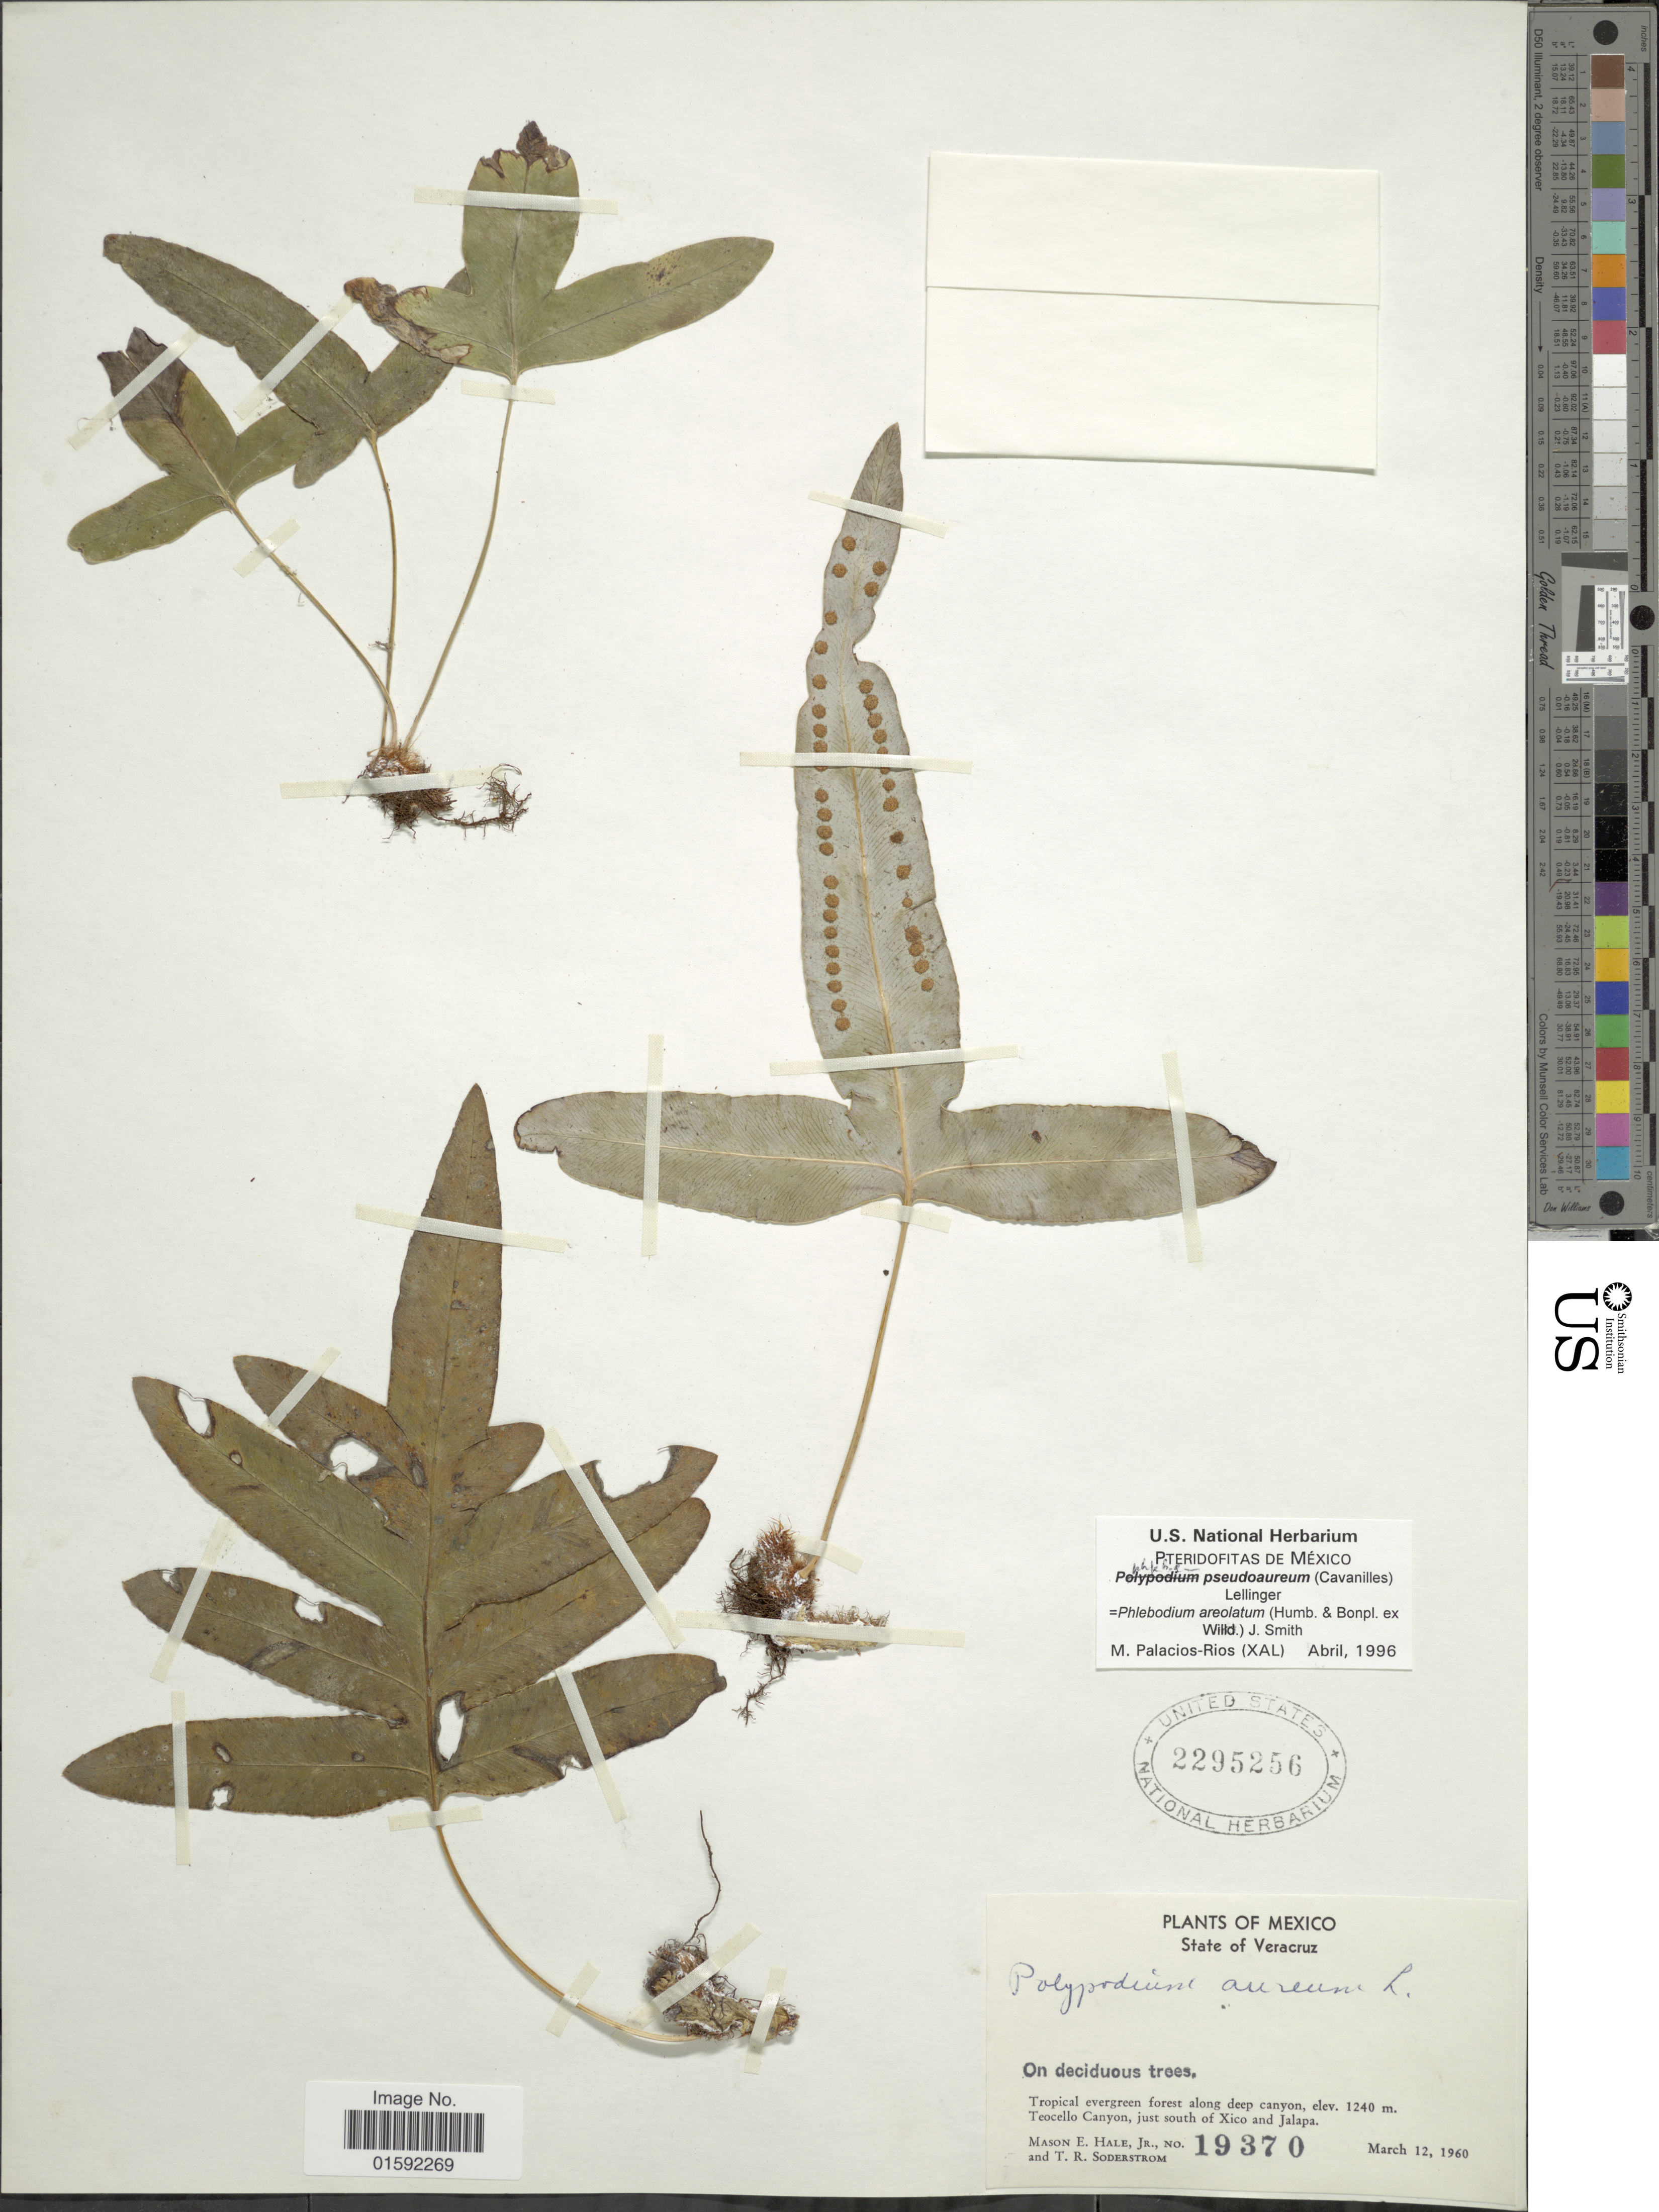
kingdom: Plantae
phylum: Tracheophyta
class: Polypodiopsida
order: Polypodiales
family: Polypodiaceae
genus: Phlebodium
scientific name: Phlebodium pseudoaureum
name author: (Cav.) Lellinger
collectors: M. Hale & T. R. Soderstrom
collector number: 19370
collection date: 1960-03-12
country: Mexico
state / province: Veracruz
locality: Mexico, Tropical evergreen forest along deep canyon, Teocello Canyon, just south of Xico and Jalapa.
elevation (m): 1240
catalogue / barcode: US 2295256